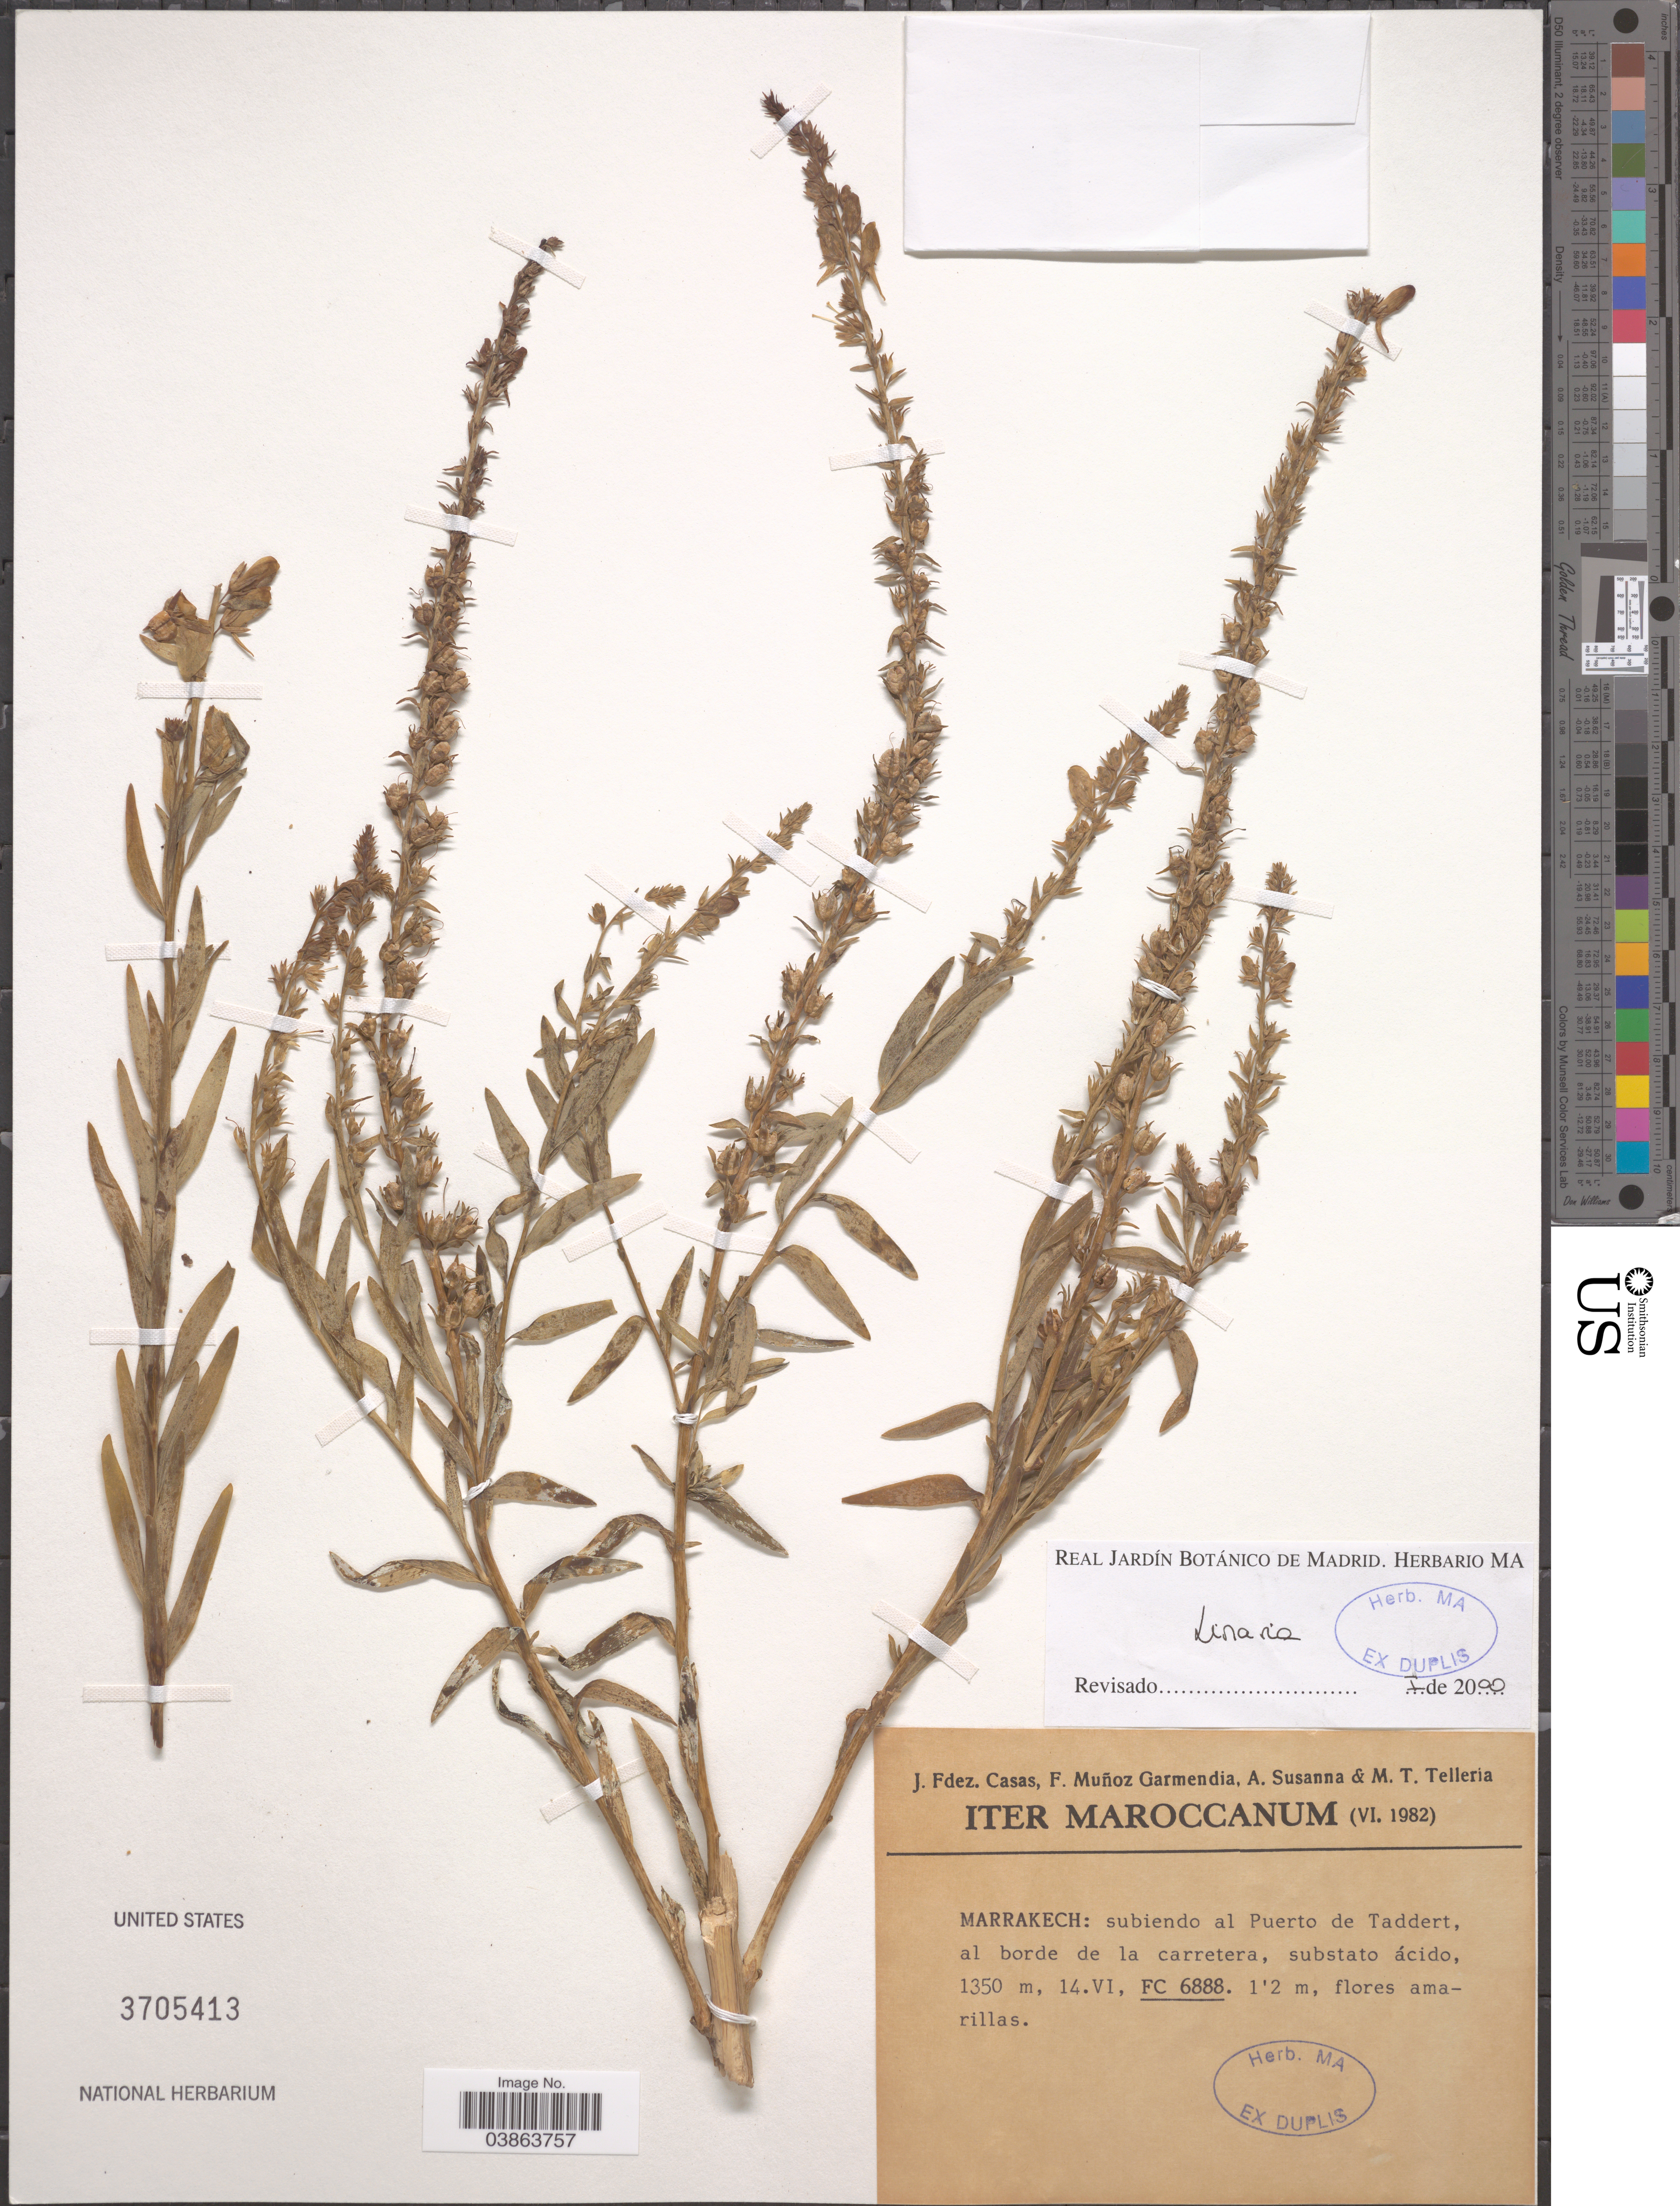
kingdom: Plantae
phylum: Tracheophyta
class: Magnoliopsida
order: Lamiales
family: Plantaginaceae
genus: Linaria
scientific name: Linaria sp.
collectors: J. Casas, F. Muñoz Garmendia, A. Susanna & M. Telleria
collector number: FC 6888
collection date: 1982-06-14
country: Morocco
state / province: Marrakech-Tensift-Al Haouz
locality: Marrakech: subiendo al Puerto de Taddert.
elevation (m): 1350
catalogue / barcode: US 3705413